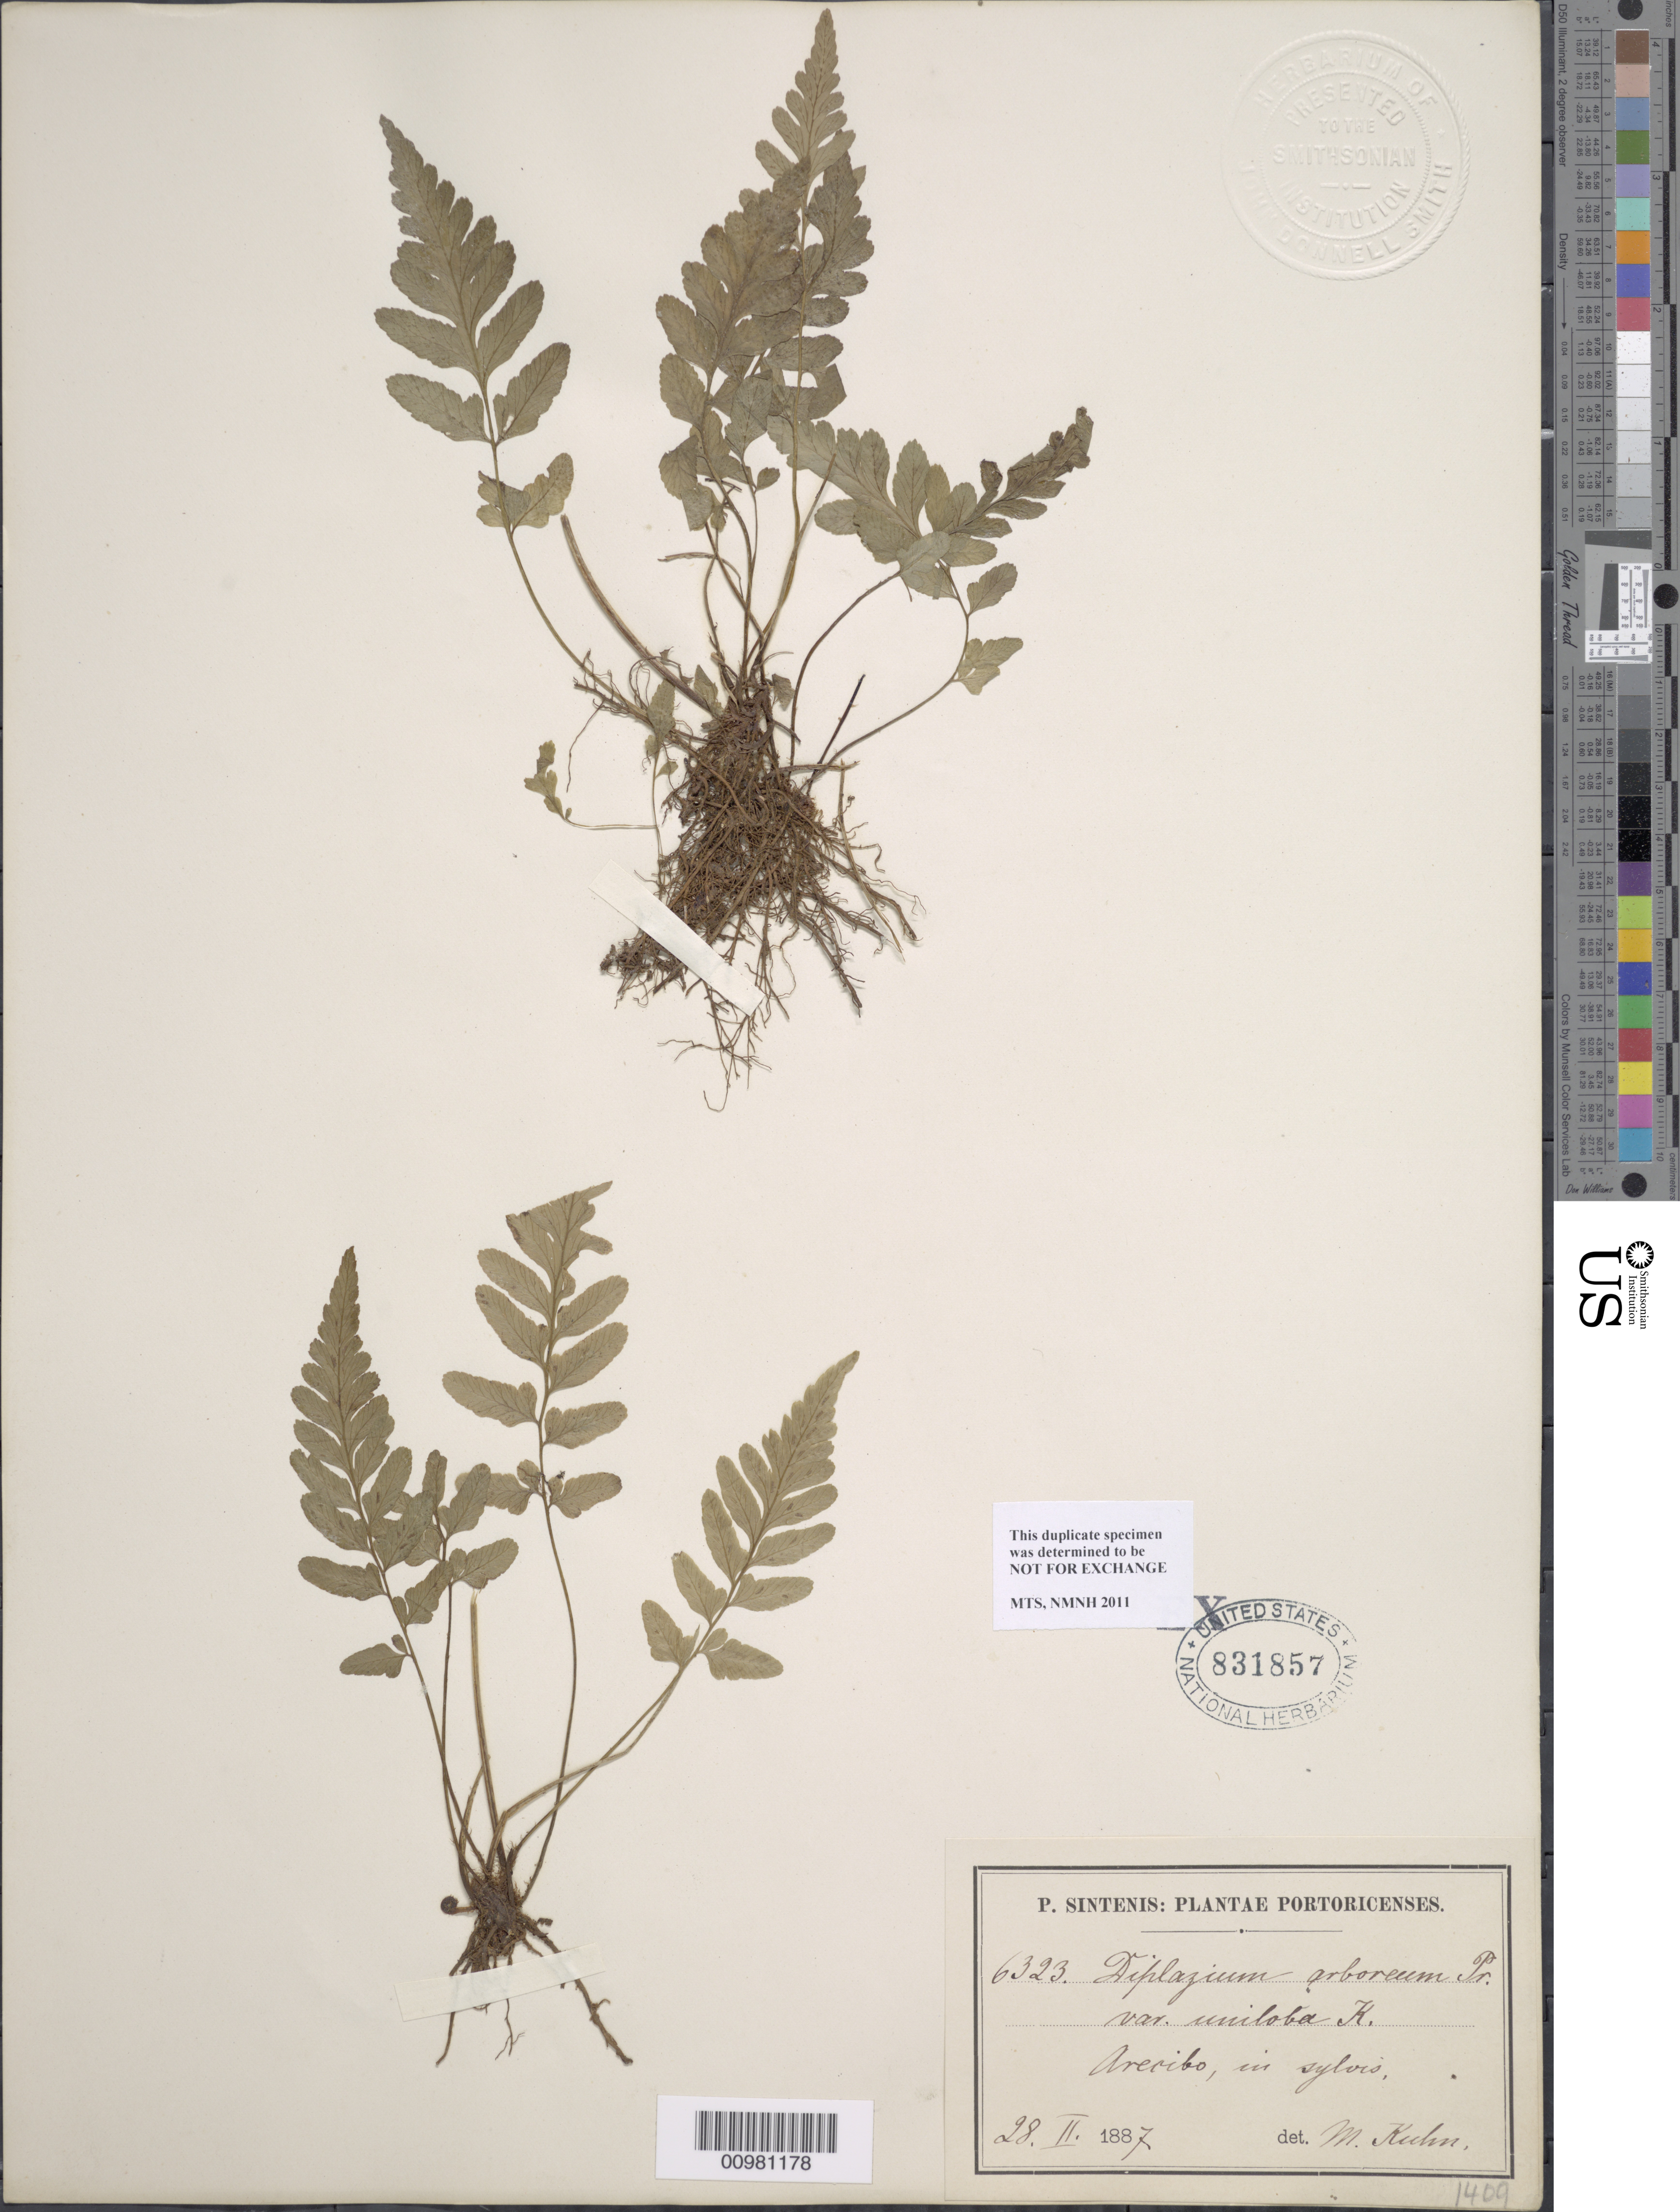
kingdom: Plantae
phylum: Tracheophyta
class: Polypodiopsida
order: Polypodiales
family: Athyriaceae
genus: Diplazium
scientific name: Diplazium unilobum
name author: (Poir.) Hieron.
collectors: P. Sintenis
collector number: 6323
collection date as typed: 28 Feb 1887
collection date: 1887-02-28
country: Puerto Rico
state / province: Arecibo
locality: Arecibo, in sylvis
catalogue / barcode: US 831857